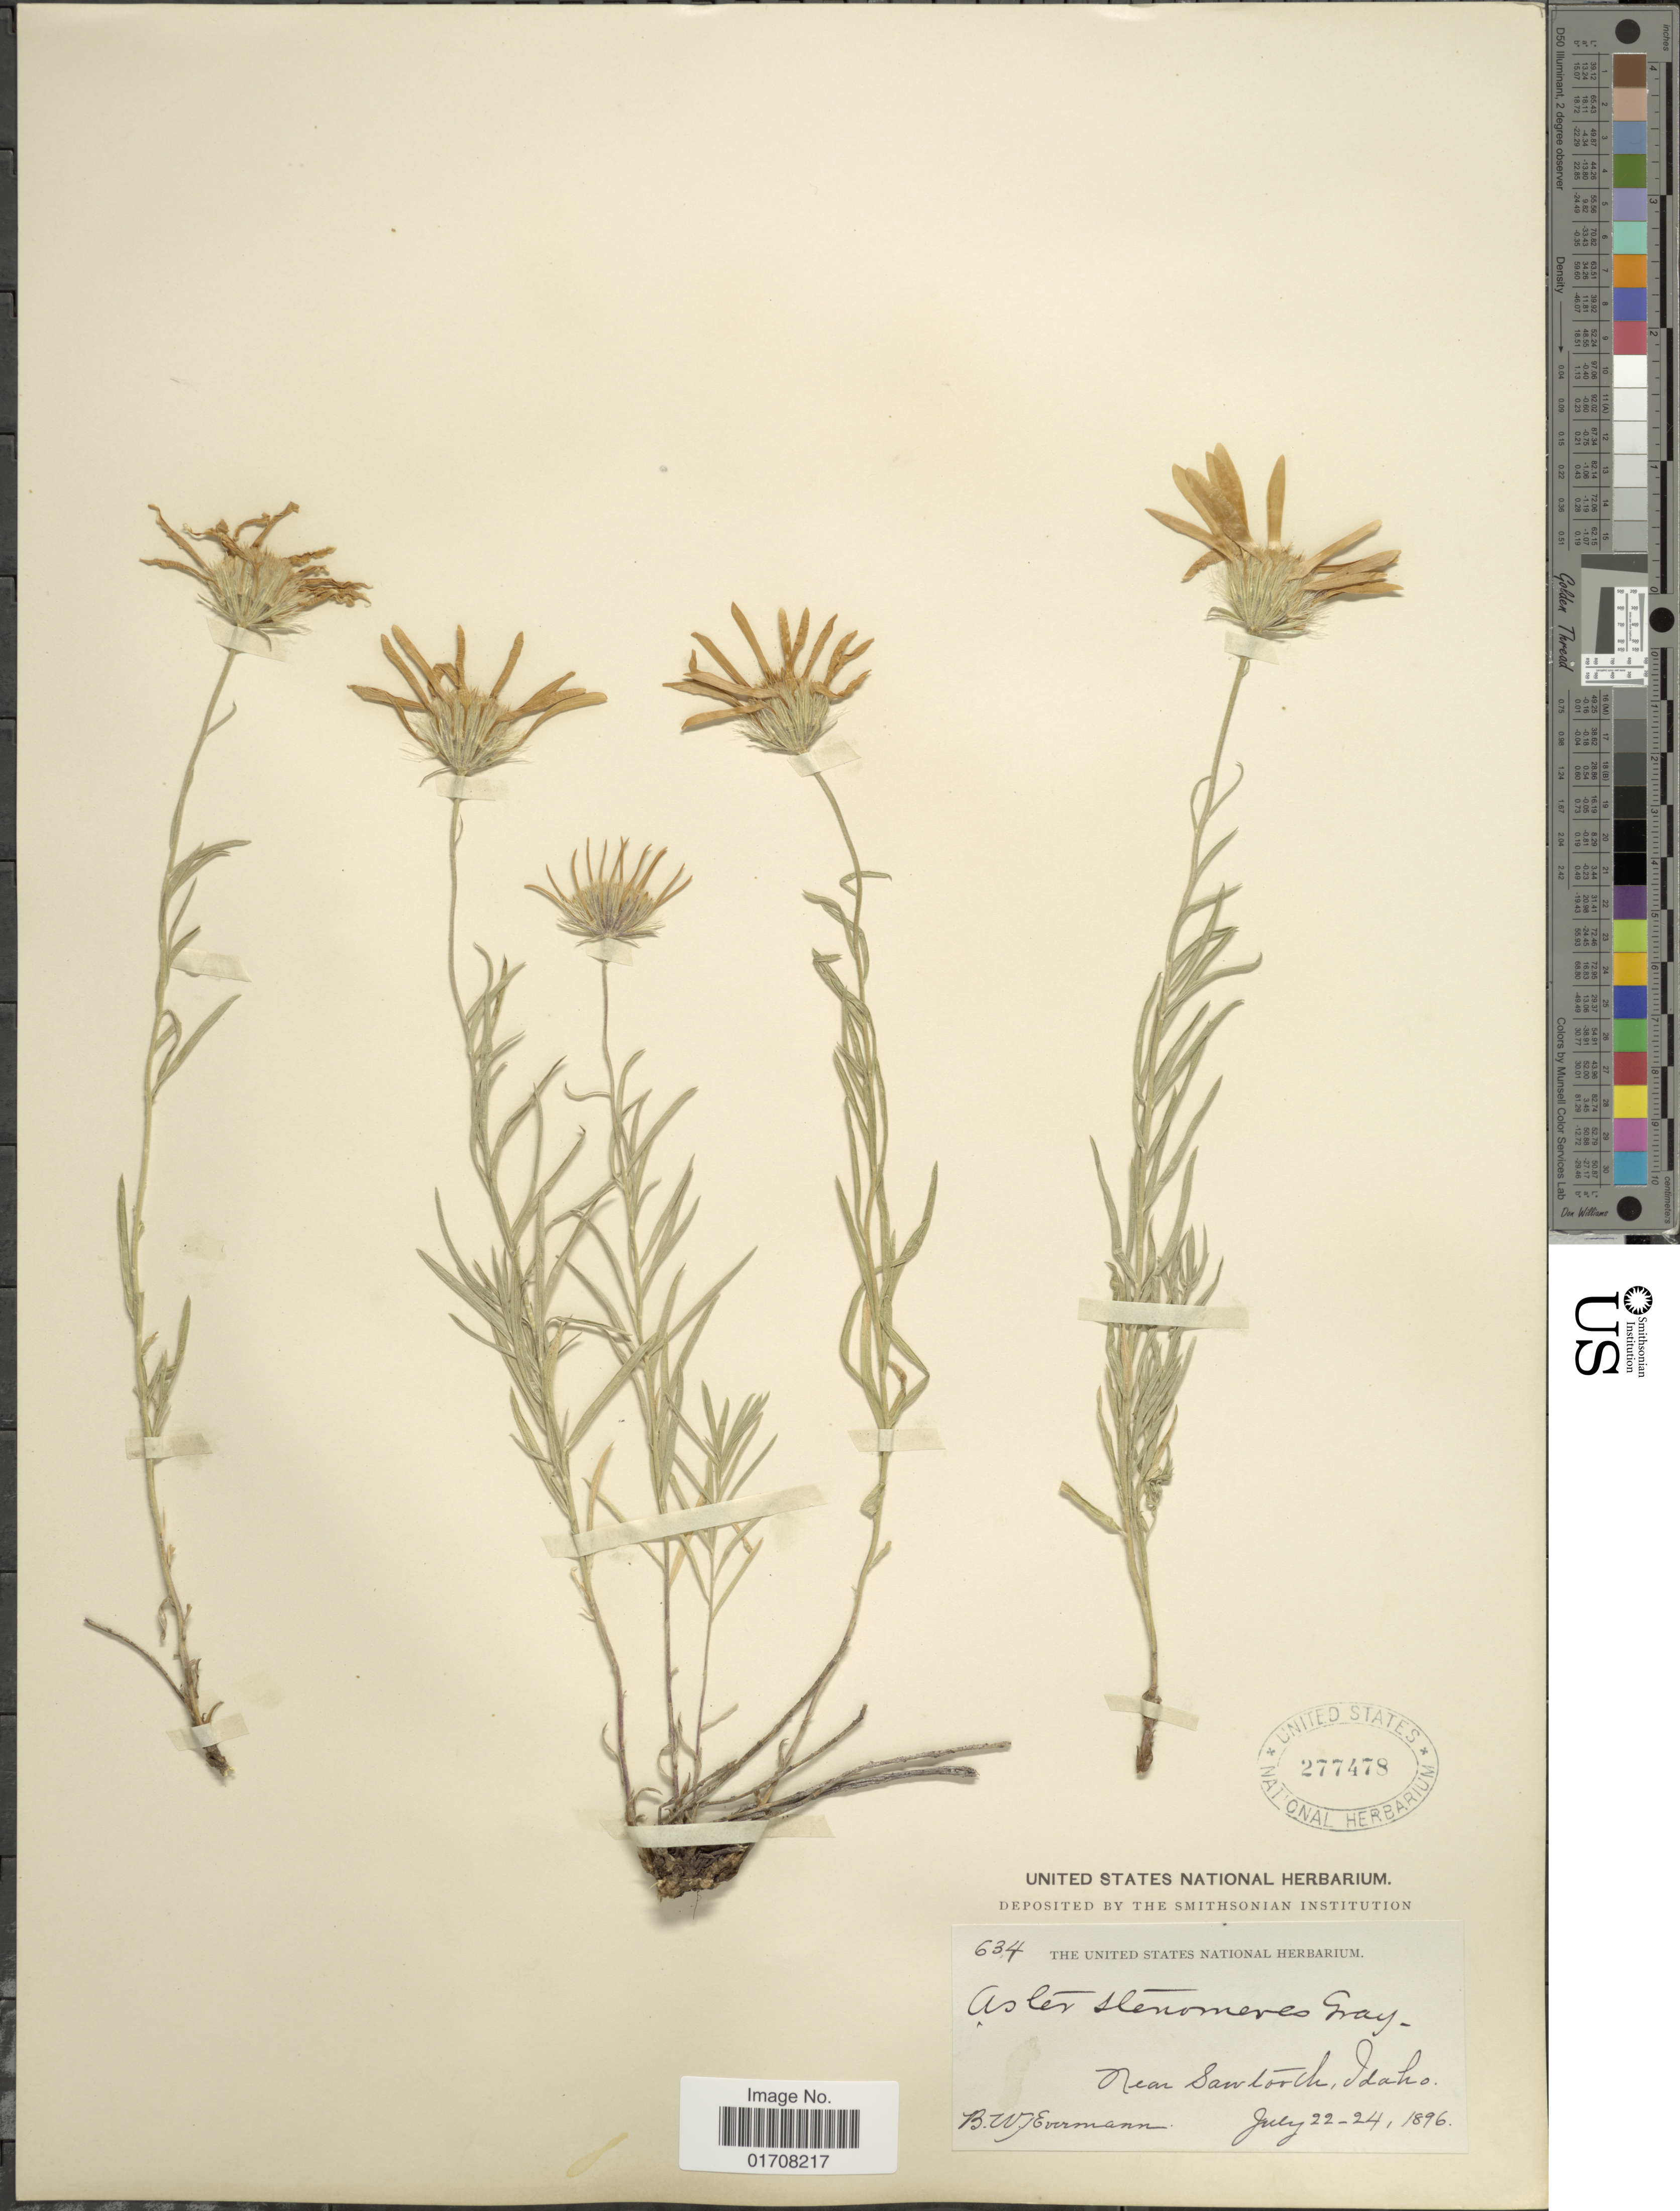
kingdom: Plantae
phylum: Tracheophyta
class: Magnoliopsida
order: Asterales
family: Asteraceae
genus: Ionactis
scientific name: Ionactis stenomeres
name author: (A. Gray) Greene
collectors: B. W. Evermann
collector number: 634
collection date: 1896-07-22/1896-07-24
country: United States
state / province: Idaho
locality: Near Sawtooth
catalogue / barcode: US 277478